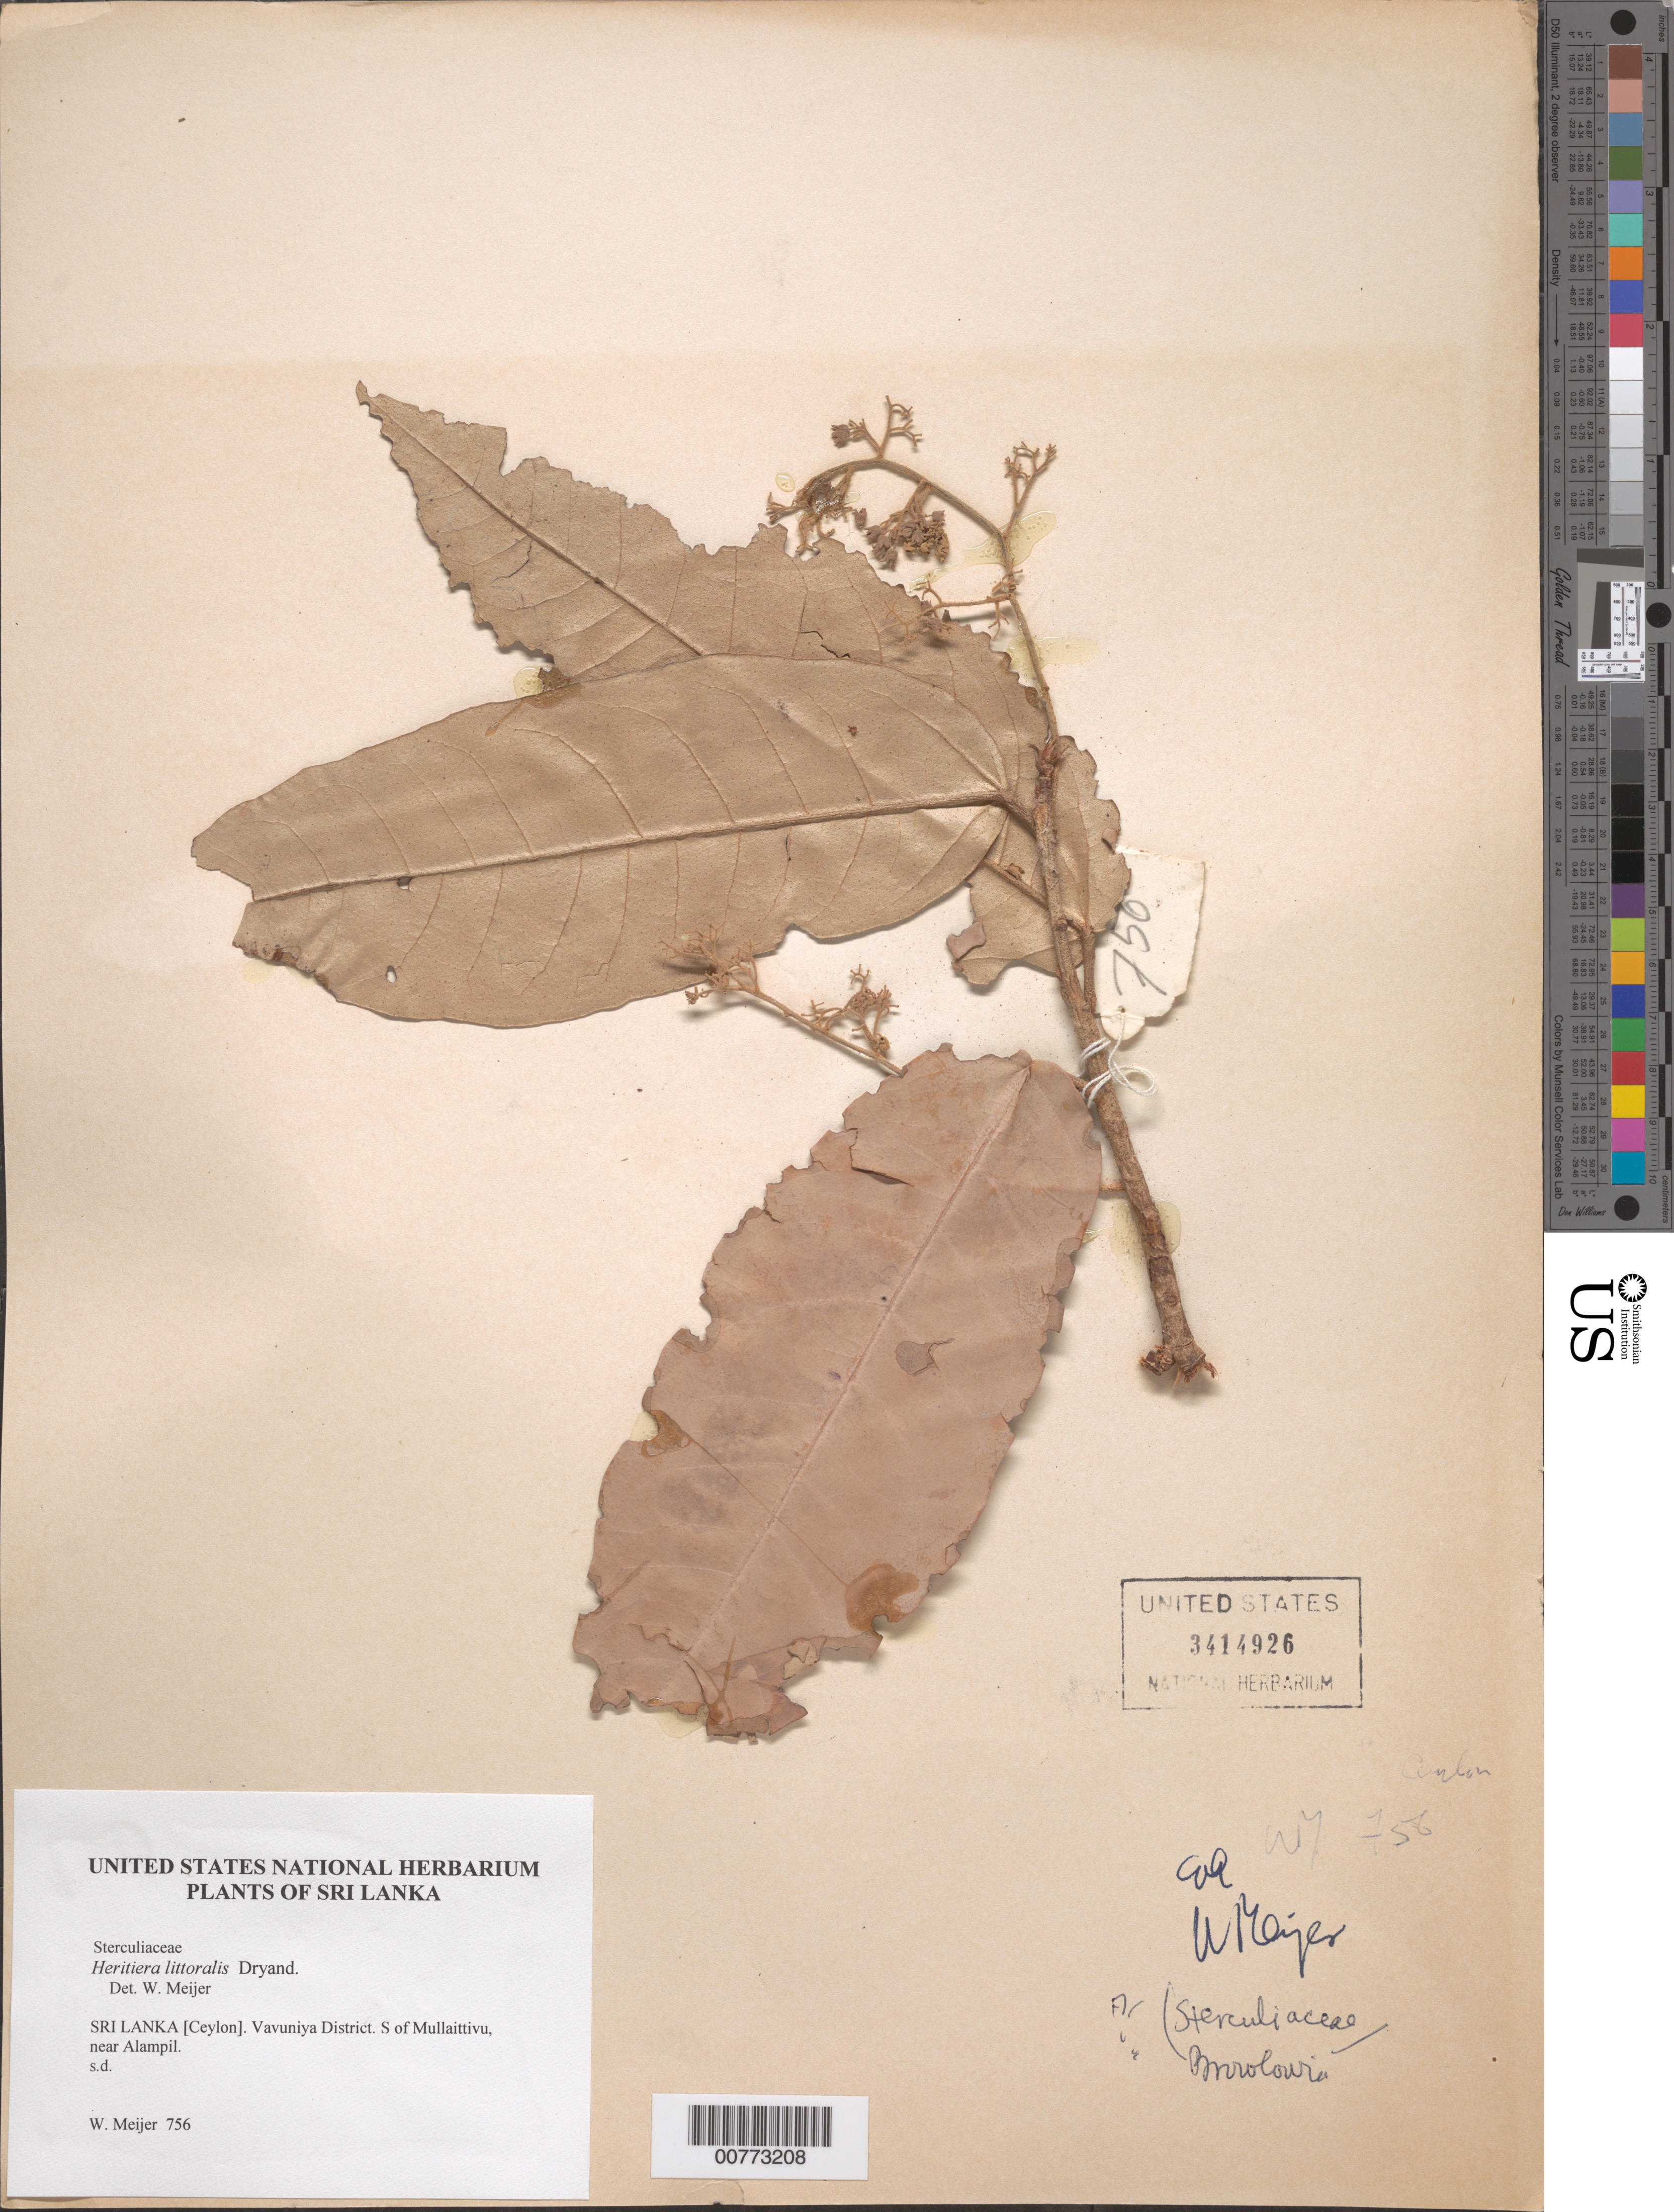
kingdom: Plantae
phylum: Tracheophyta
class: Magnoliopsida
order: Malvales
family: Malvaceae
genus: Heritiera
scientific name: Heritiera littoralis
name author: Aiton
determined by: Meijer, W.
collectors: W. Meijer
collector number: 756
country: Sri Lanka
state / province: Northern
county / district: Vavuniya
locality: S of Mullaittivu, near Alampil.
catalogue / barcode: US 3414926